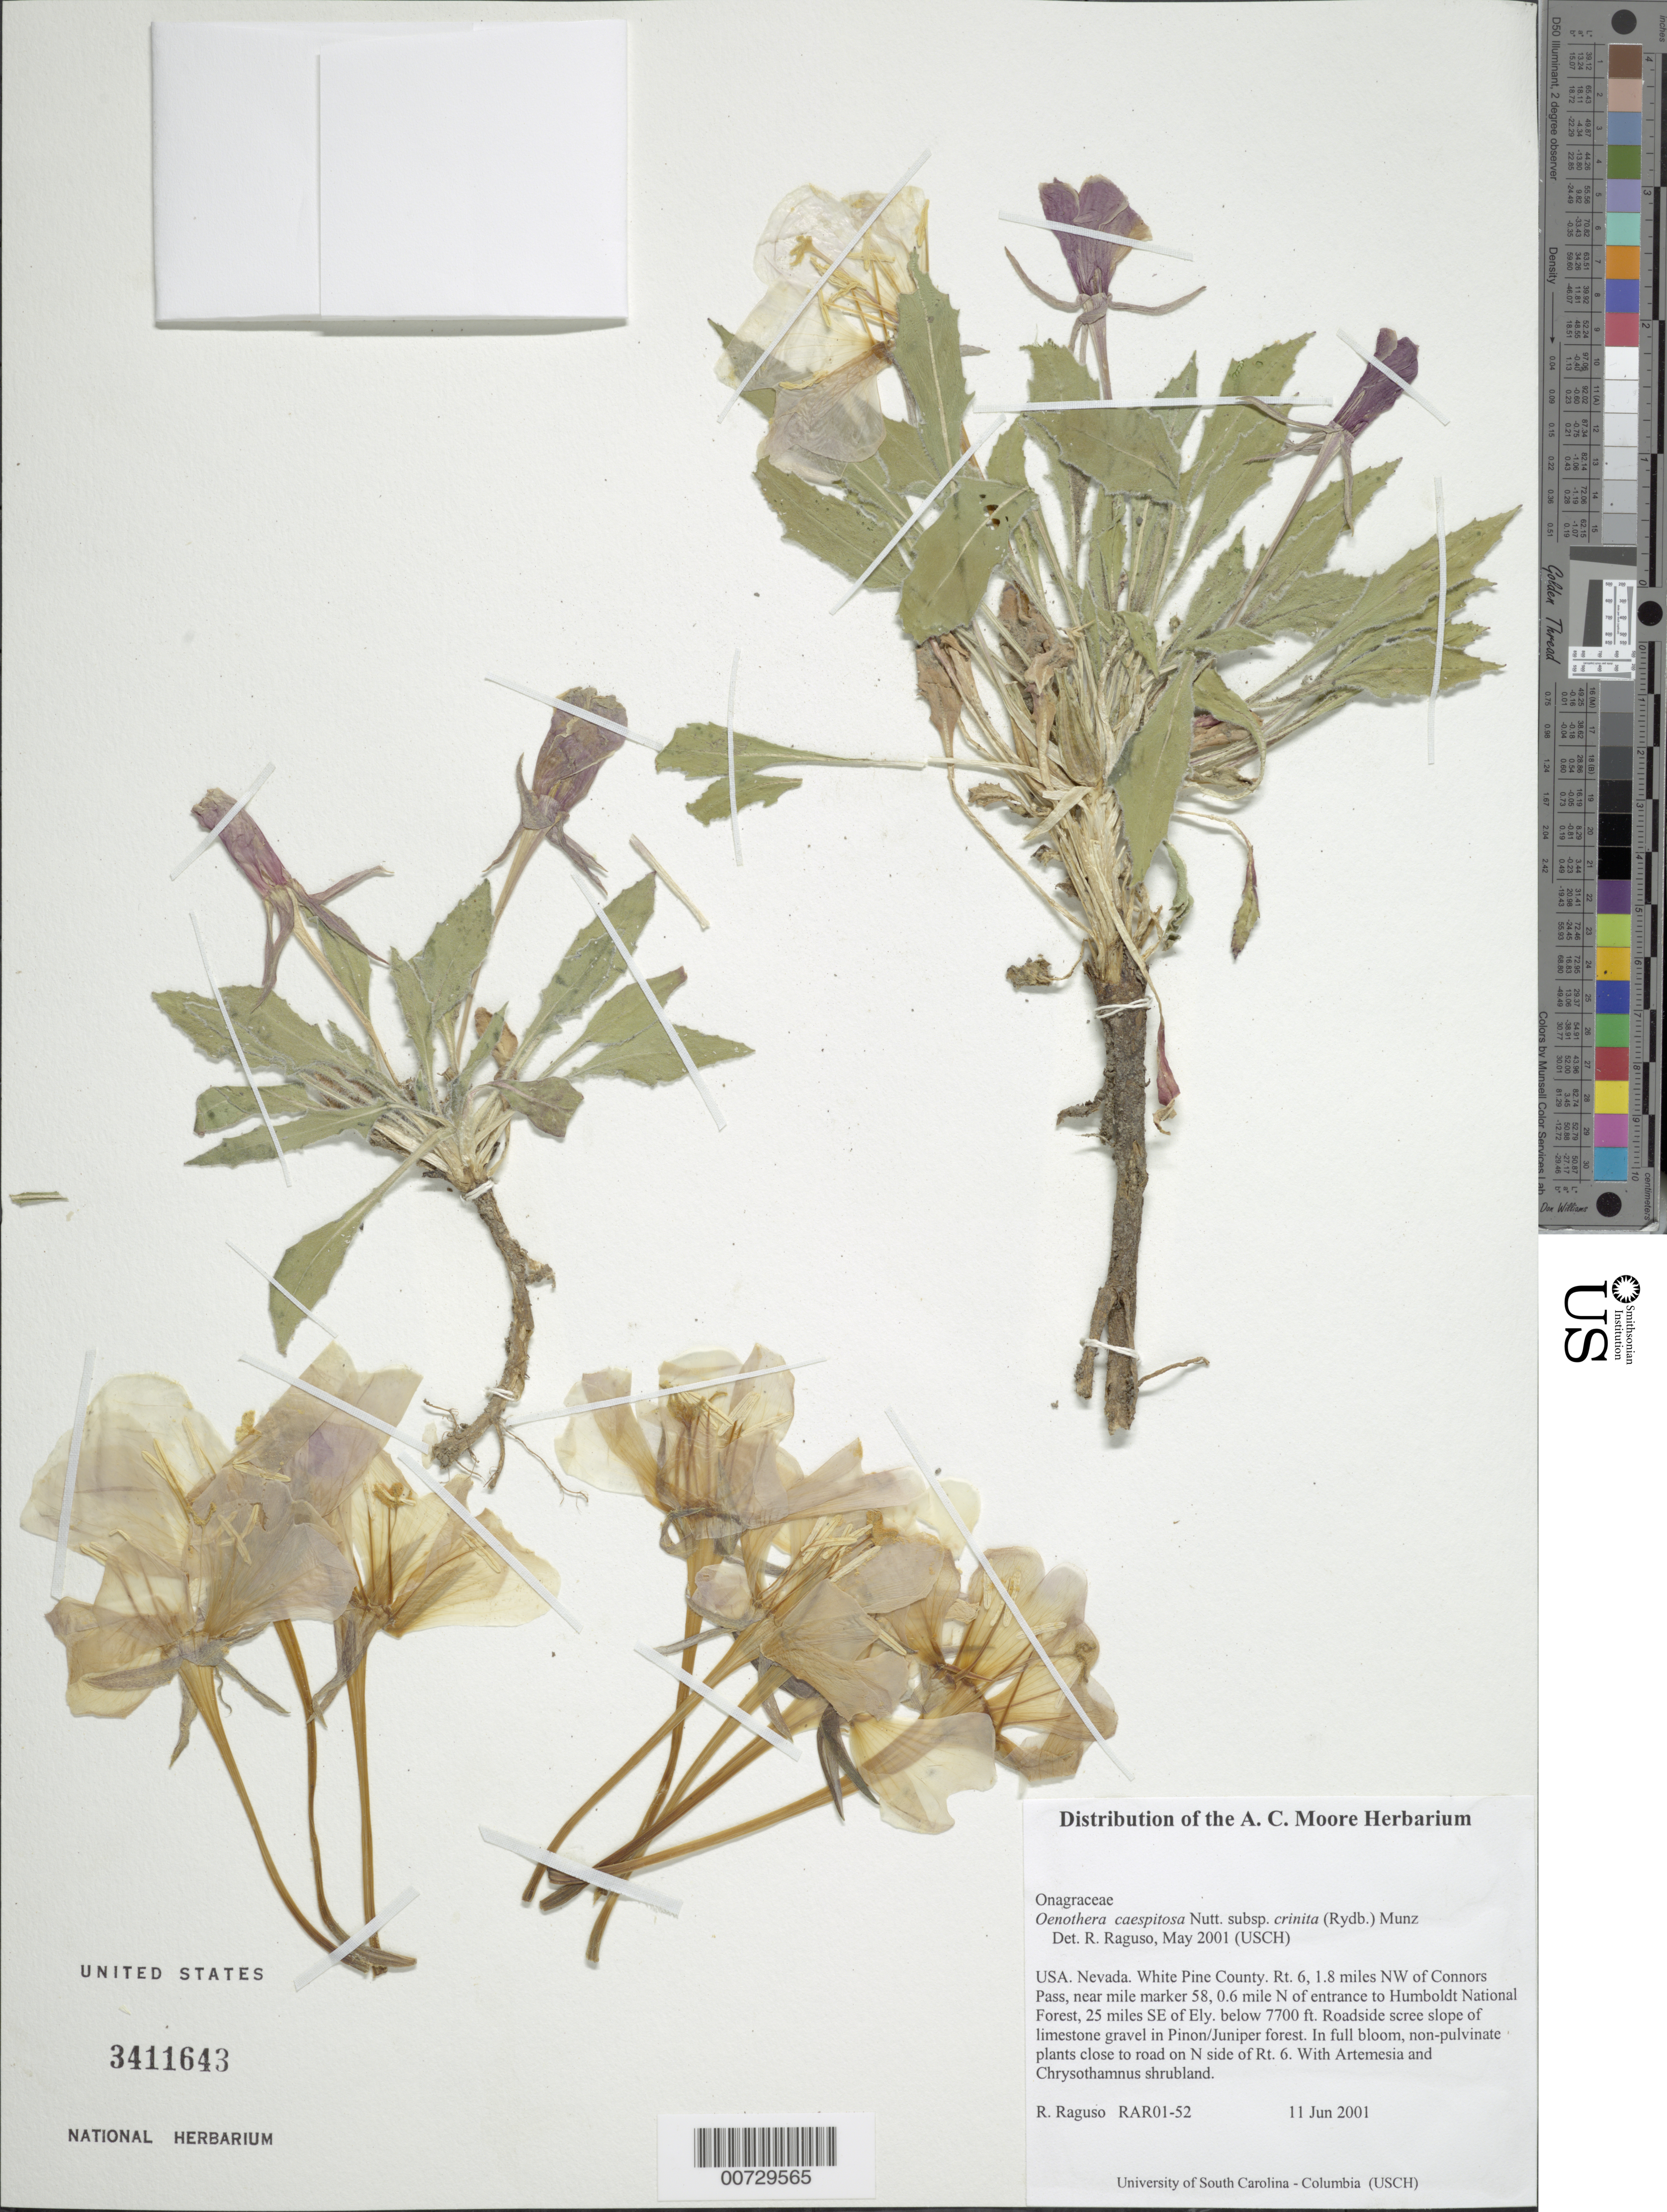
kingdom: Plantae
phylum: Tracheophyta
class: Magnoliopsida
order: Myrtales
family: Onagraceae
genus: Oenothera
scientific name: Oenothera cespitosa subsp. crinita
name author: (Rydb.) Munz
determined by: Raguso, Robert A.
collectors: R. Raguso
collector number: RAR01-52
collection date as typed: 11 Jun 2001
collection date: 2001-06-11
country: United States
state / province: Nevada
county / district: White Pine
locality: Rt. 6, 1.8 miles NW of Connors Pass, near mile marker 58, 0.6 mile N of entrance to Humboldt National Forest, 25 miles SE of Ely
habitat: Roadside scree slope of limestone gravel in Pinon/Juniper forest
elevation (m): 2347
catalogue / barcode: US 3411643